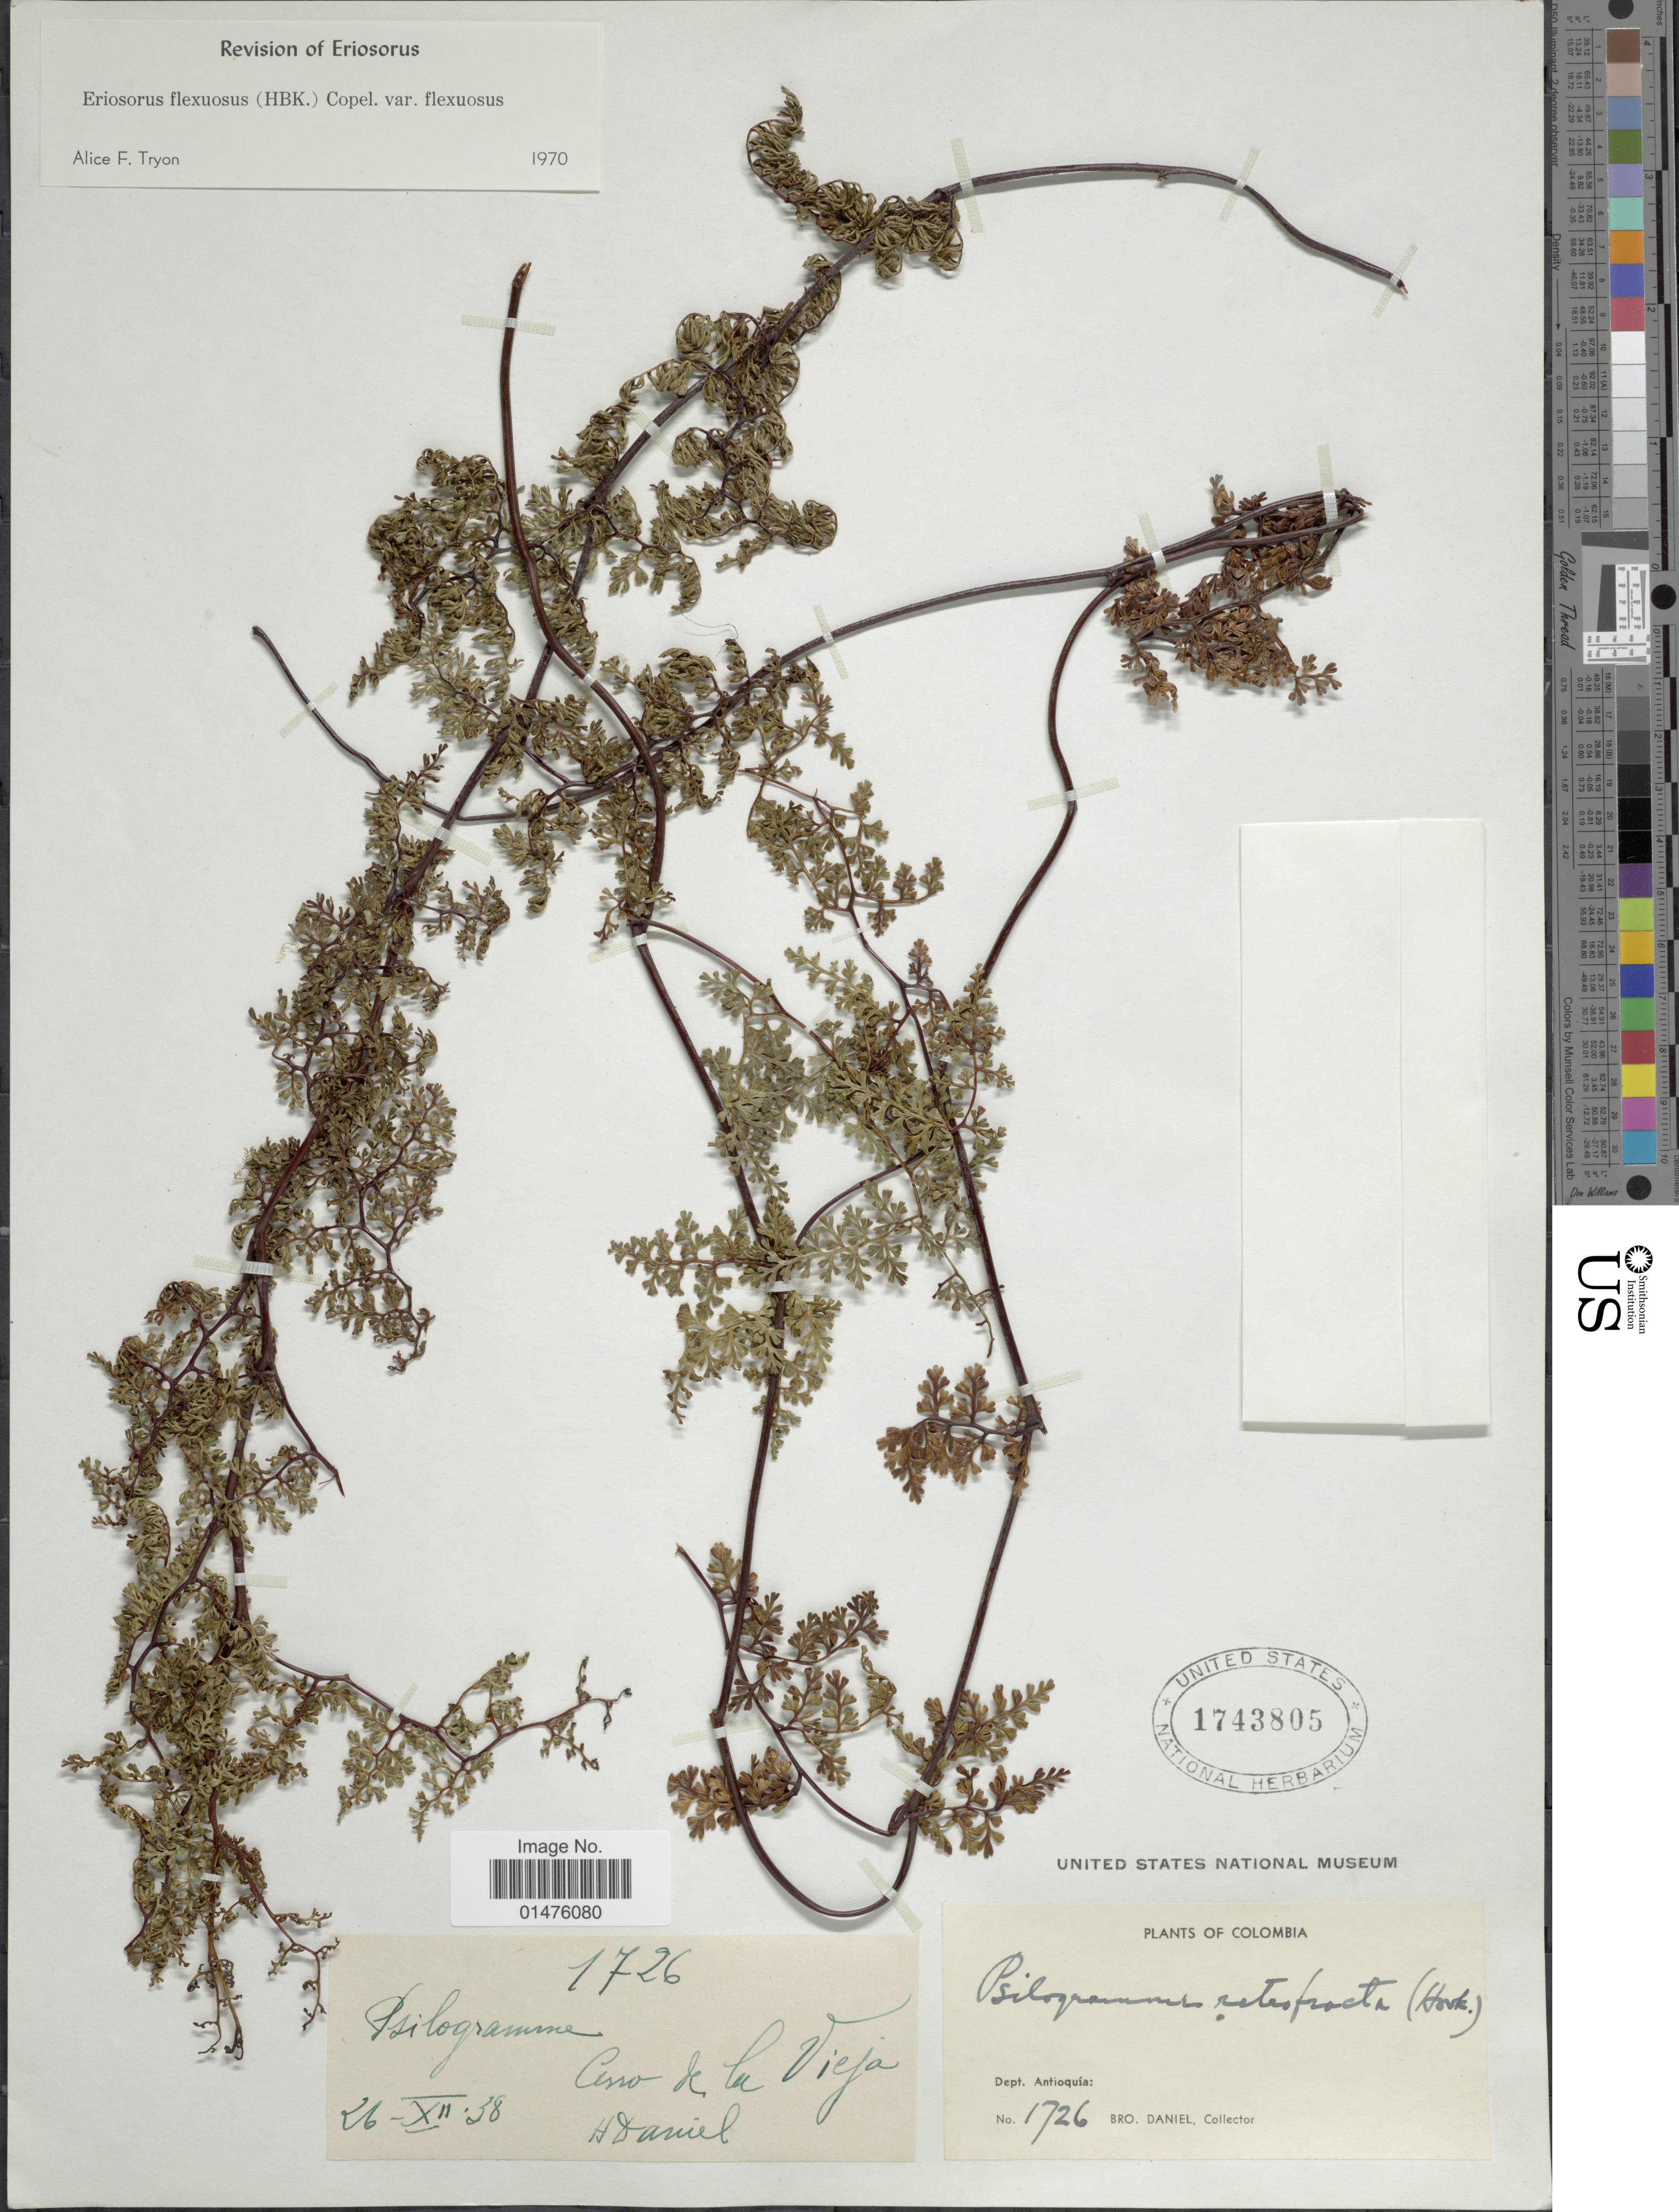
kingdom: Plantae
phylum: Tracheophyta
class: Polypodiopsida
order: Polypodiales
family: Pteridaceae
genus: Jamesonia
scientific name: Jamesonia flexuosa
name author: (Humb. & Bonpl.) Christenh.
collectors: Bro. Daniel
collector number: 1726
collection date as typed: Transcribed d/m/y: 26/12/38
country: Colombia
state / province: Antioquia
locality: Dept. Antioquía, Cerro de la Vieja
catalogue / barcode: US 1743805